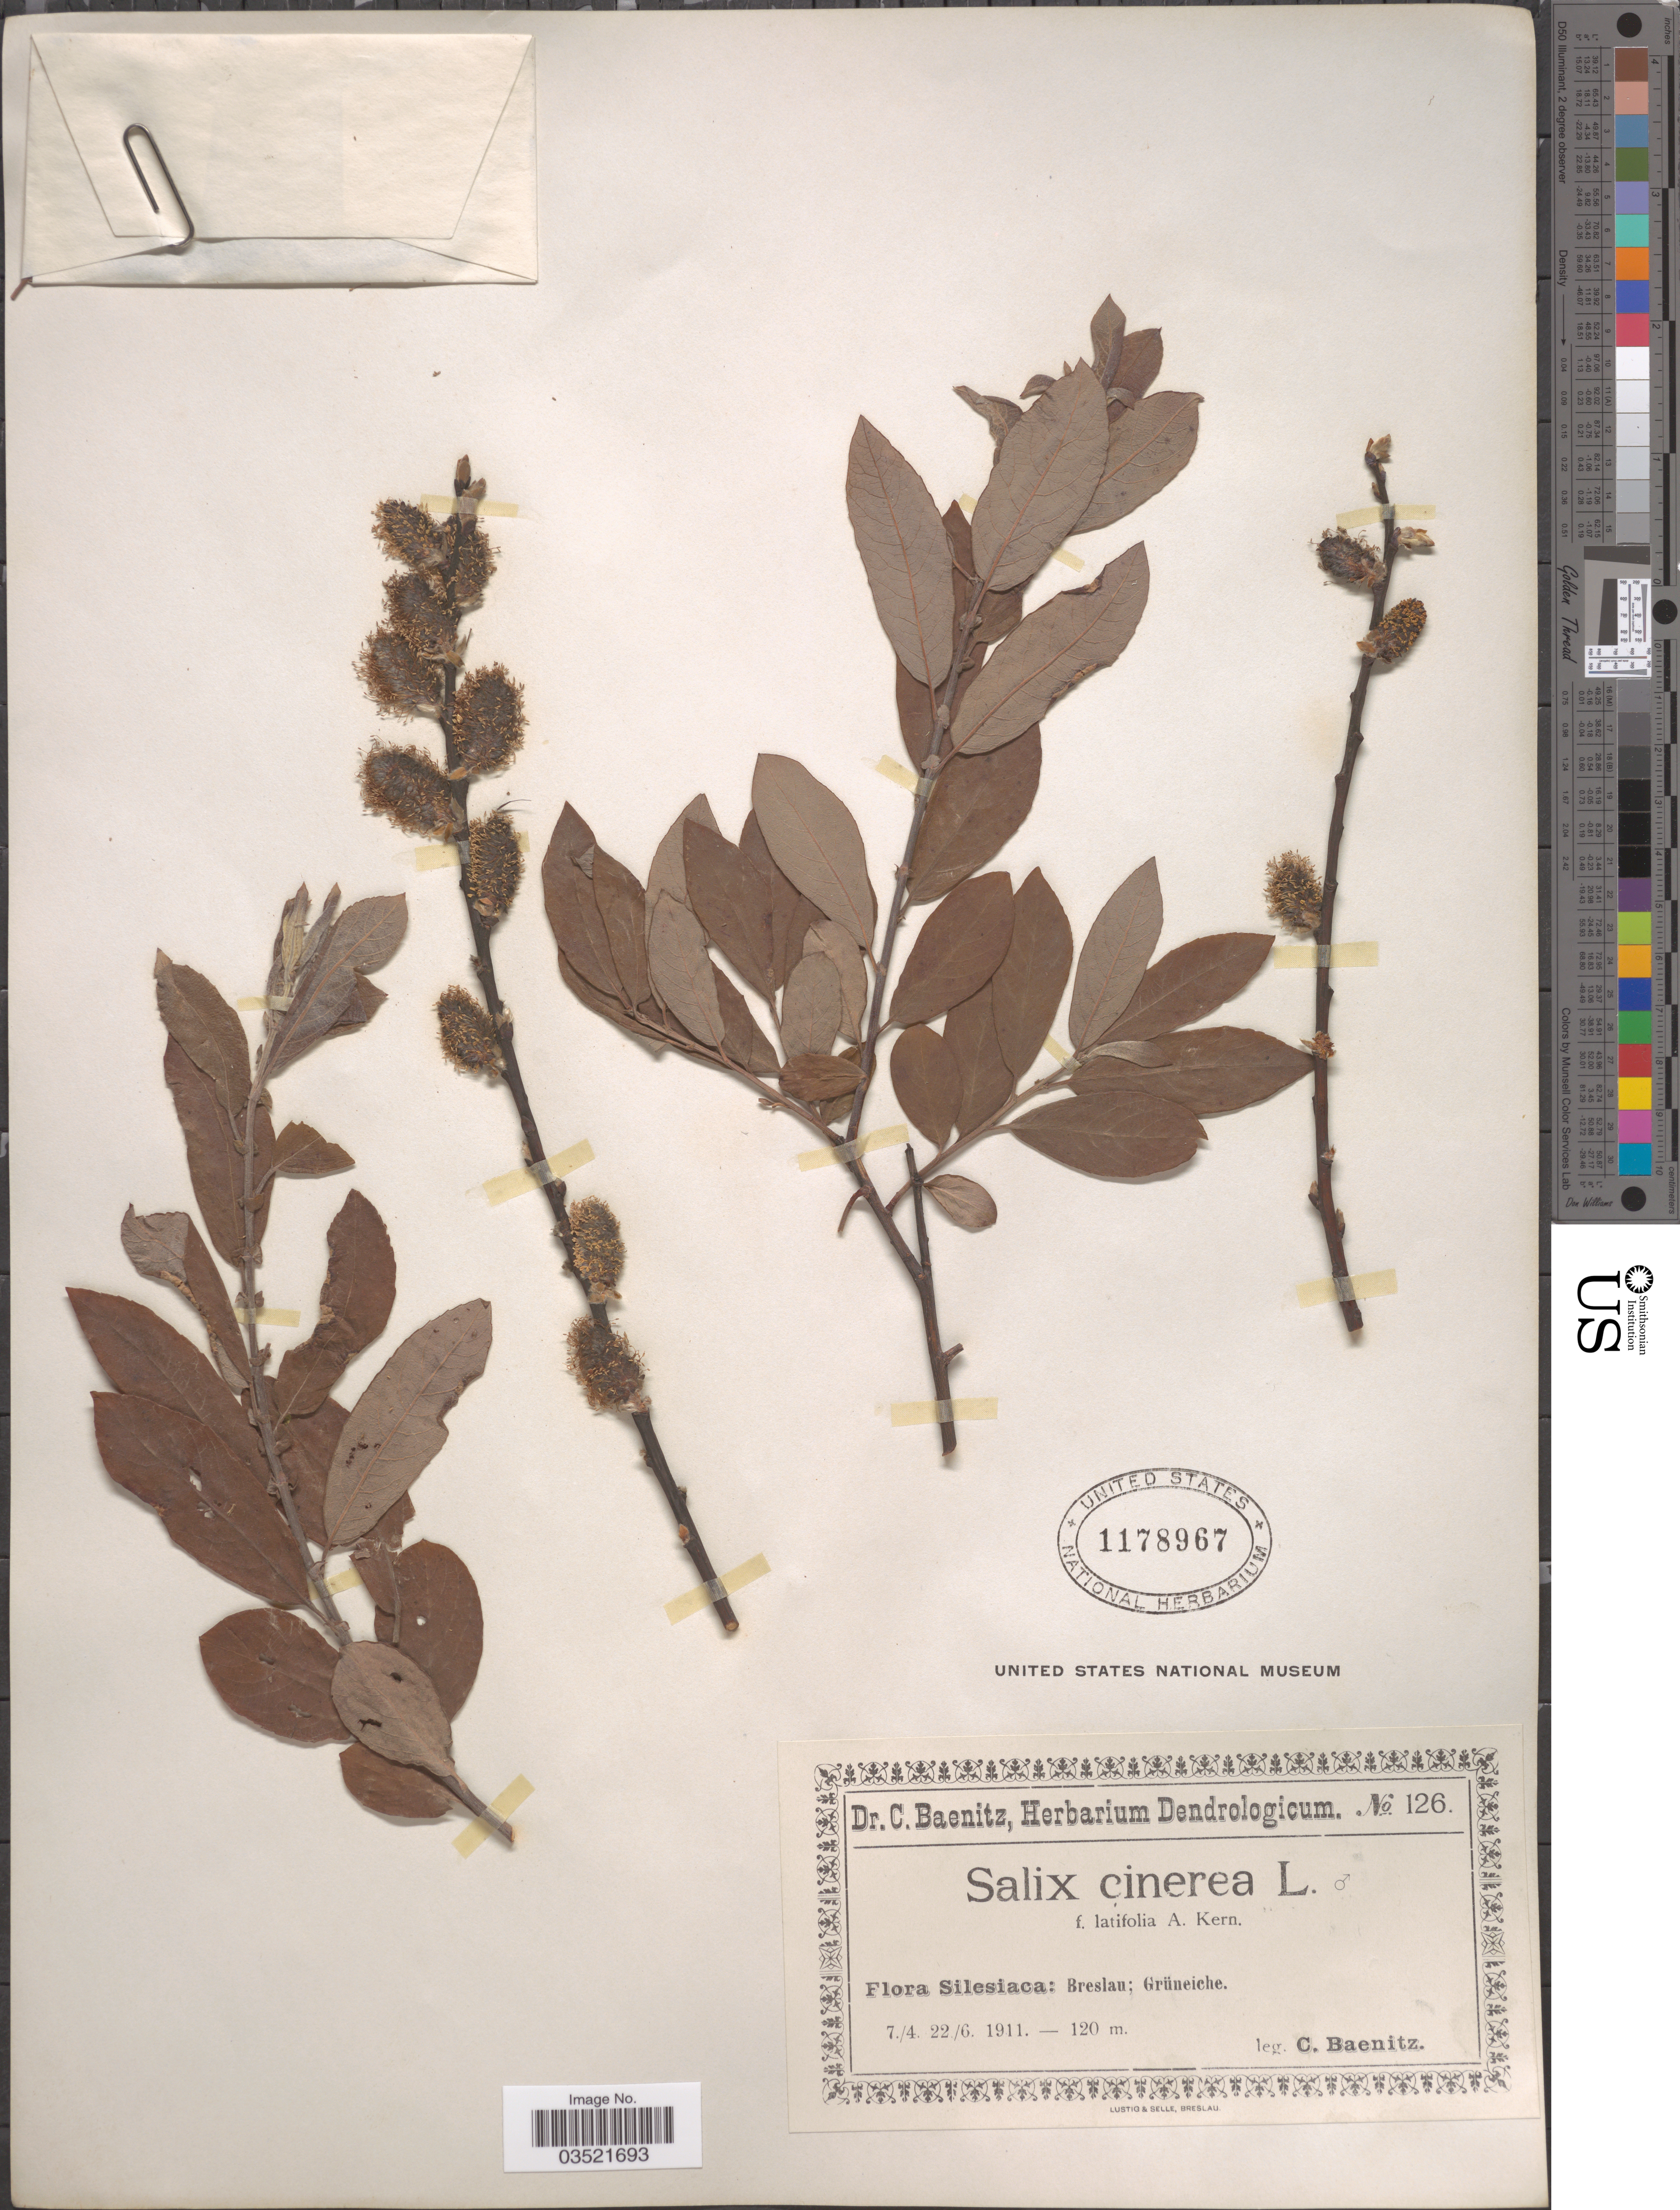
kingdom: Plantae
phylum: Tracheophyta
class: Magnoliopsida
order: Malpighiales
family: Salicaceae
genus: Salix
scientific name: Salix cinerea f. latifolia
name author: A. Kern.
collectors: C. G. Baenitz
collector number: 126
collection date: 1911-04-07/1911-06-22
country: Poland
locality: Silesiaca: Breslau; Grüneiche.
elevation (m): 120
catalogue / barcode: US 1178967